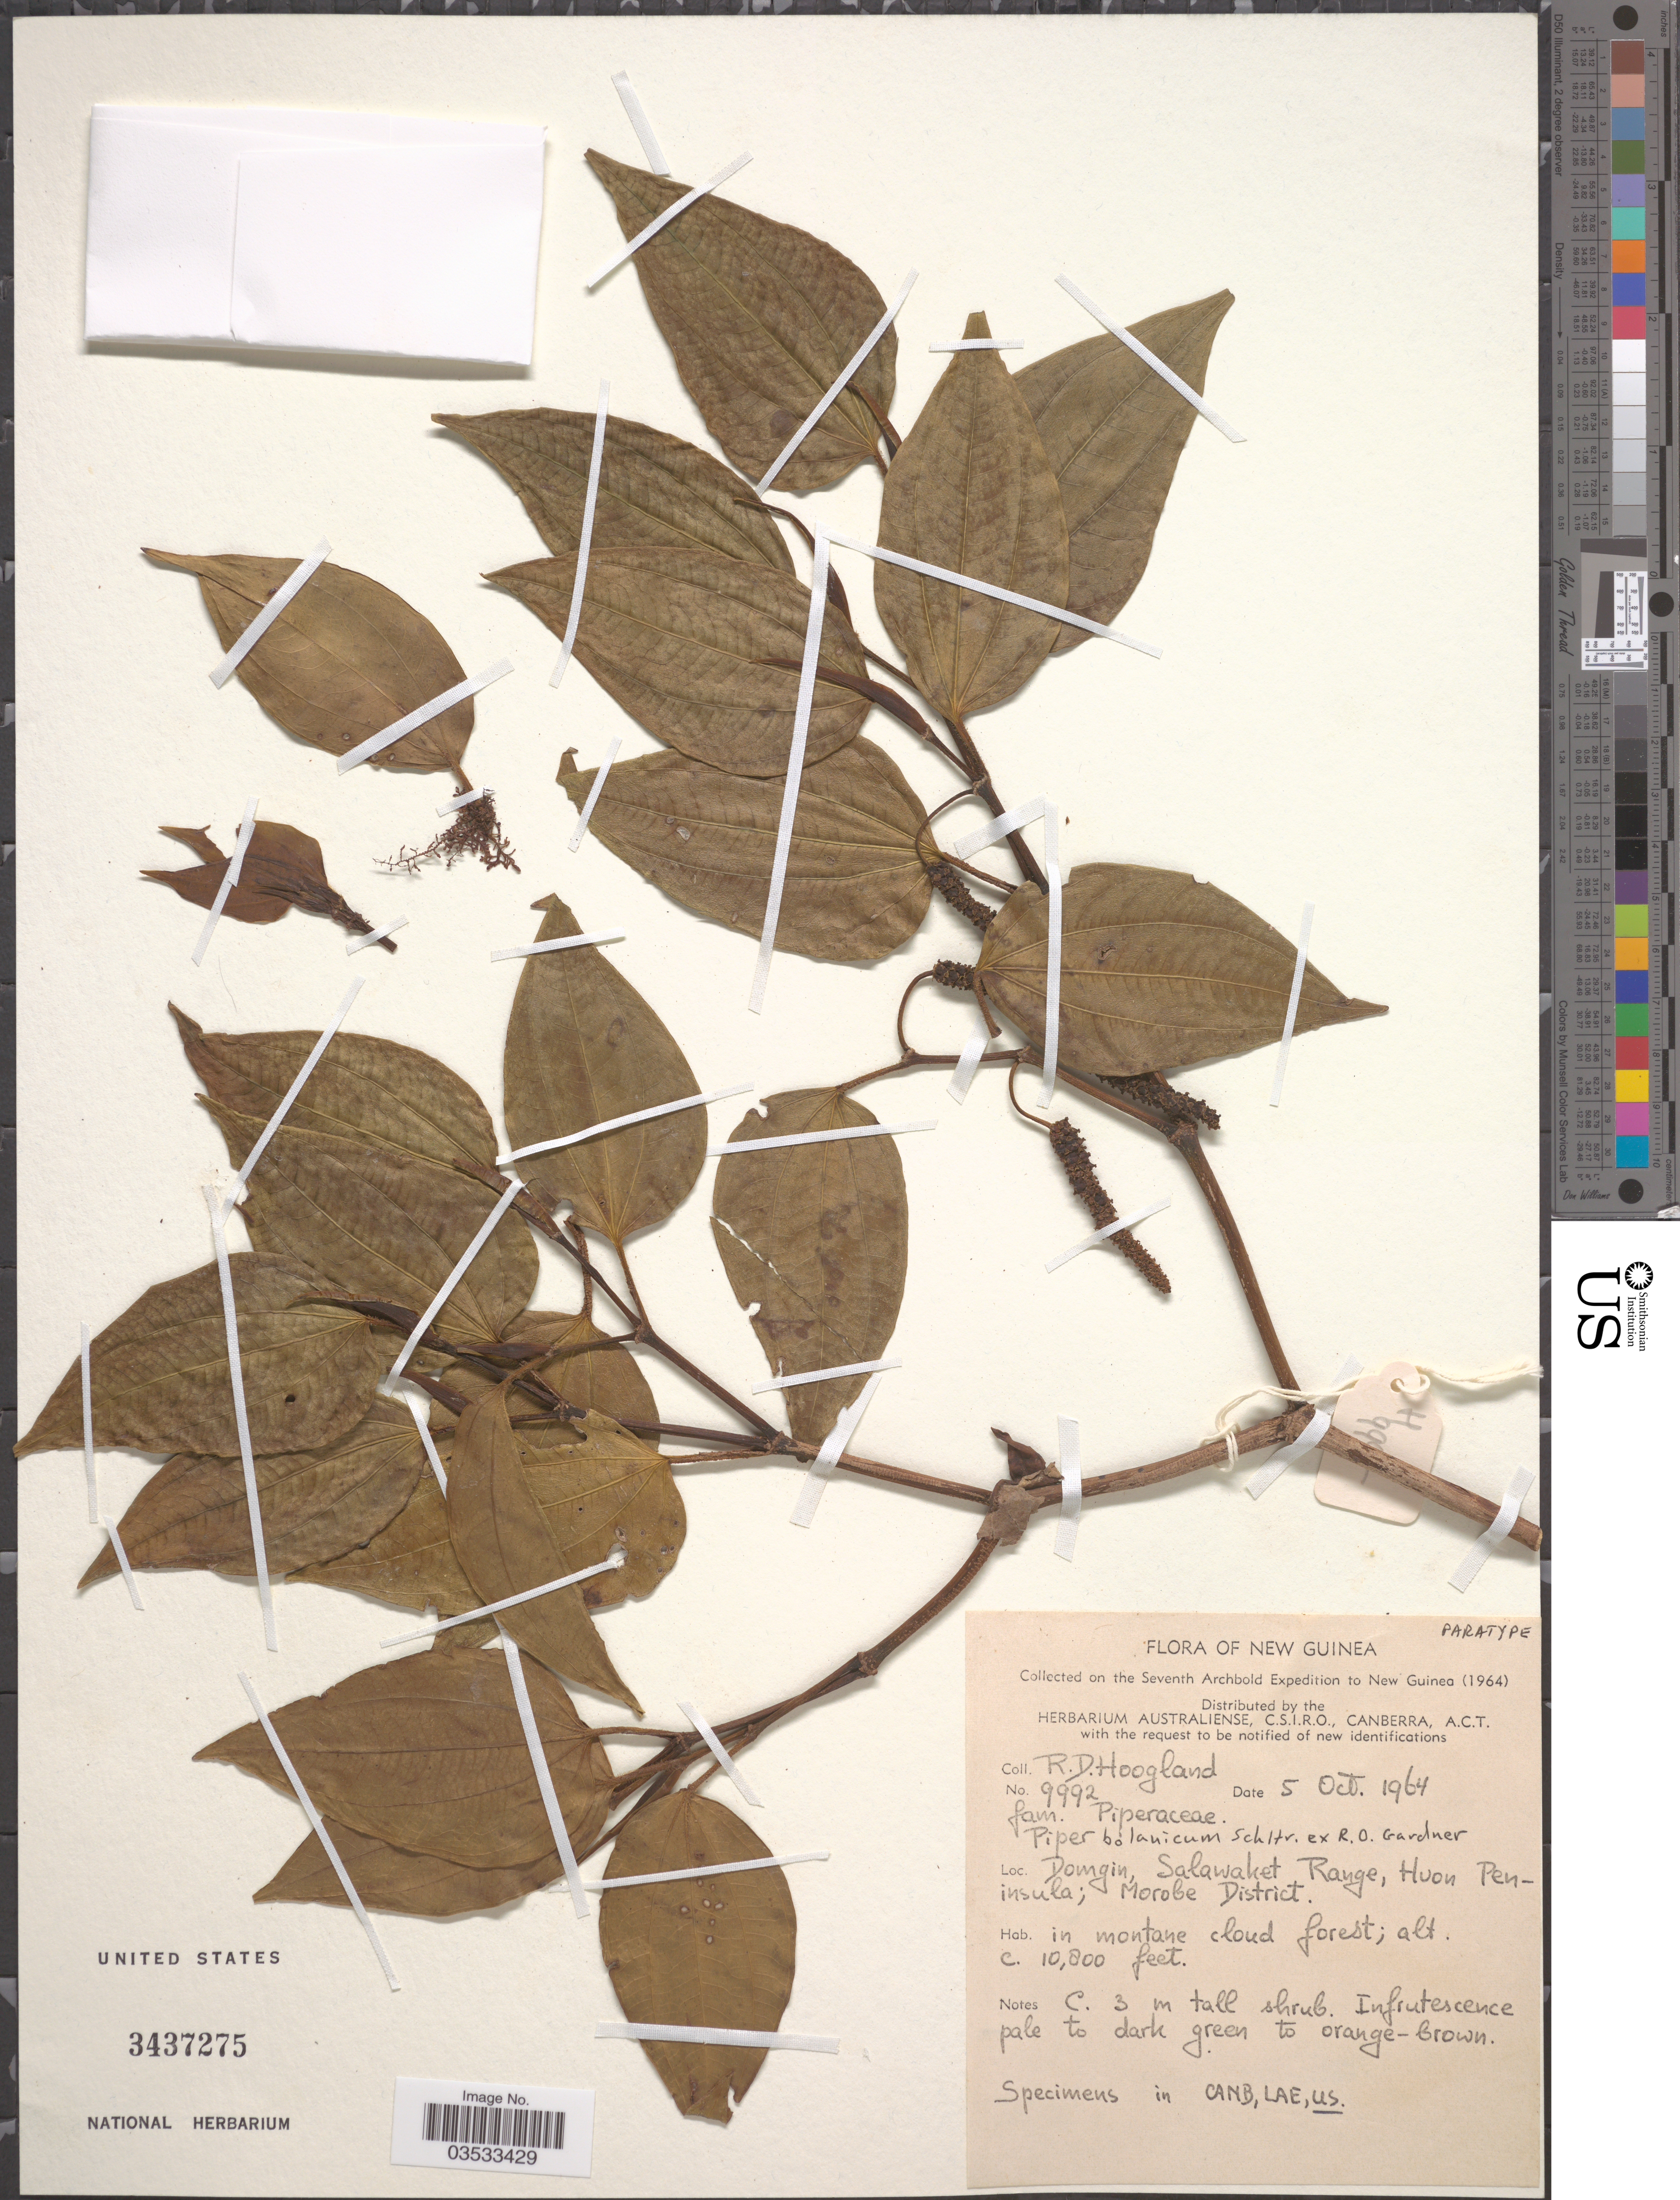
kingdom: Plantae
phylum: Tracheophyta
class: Magnoliopsida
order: Piperales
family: Piperaceae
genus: Piper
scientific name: Piper bolanicum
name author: Schltr. ex R.O. Gardner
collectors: R. D. Hoogland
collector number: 9992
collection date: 1964-10-05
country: Papua New Guinea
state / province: Morobe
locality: New Guinea. Domgin Salawaket Range, Huon Peninsula, Morobe District.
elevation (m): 3292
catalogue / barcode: US 3437275